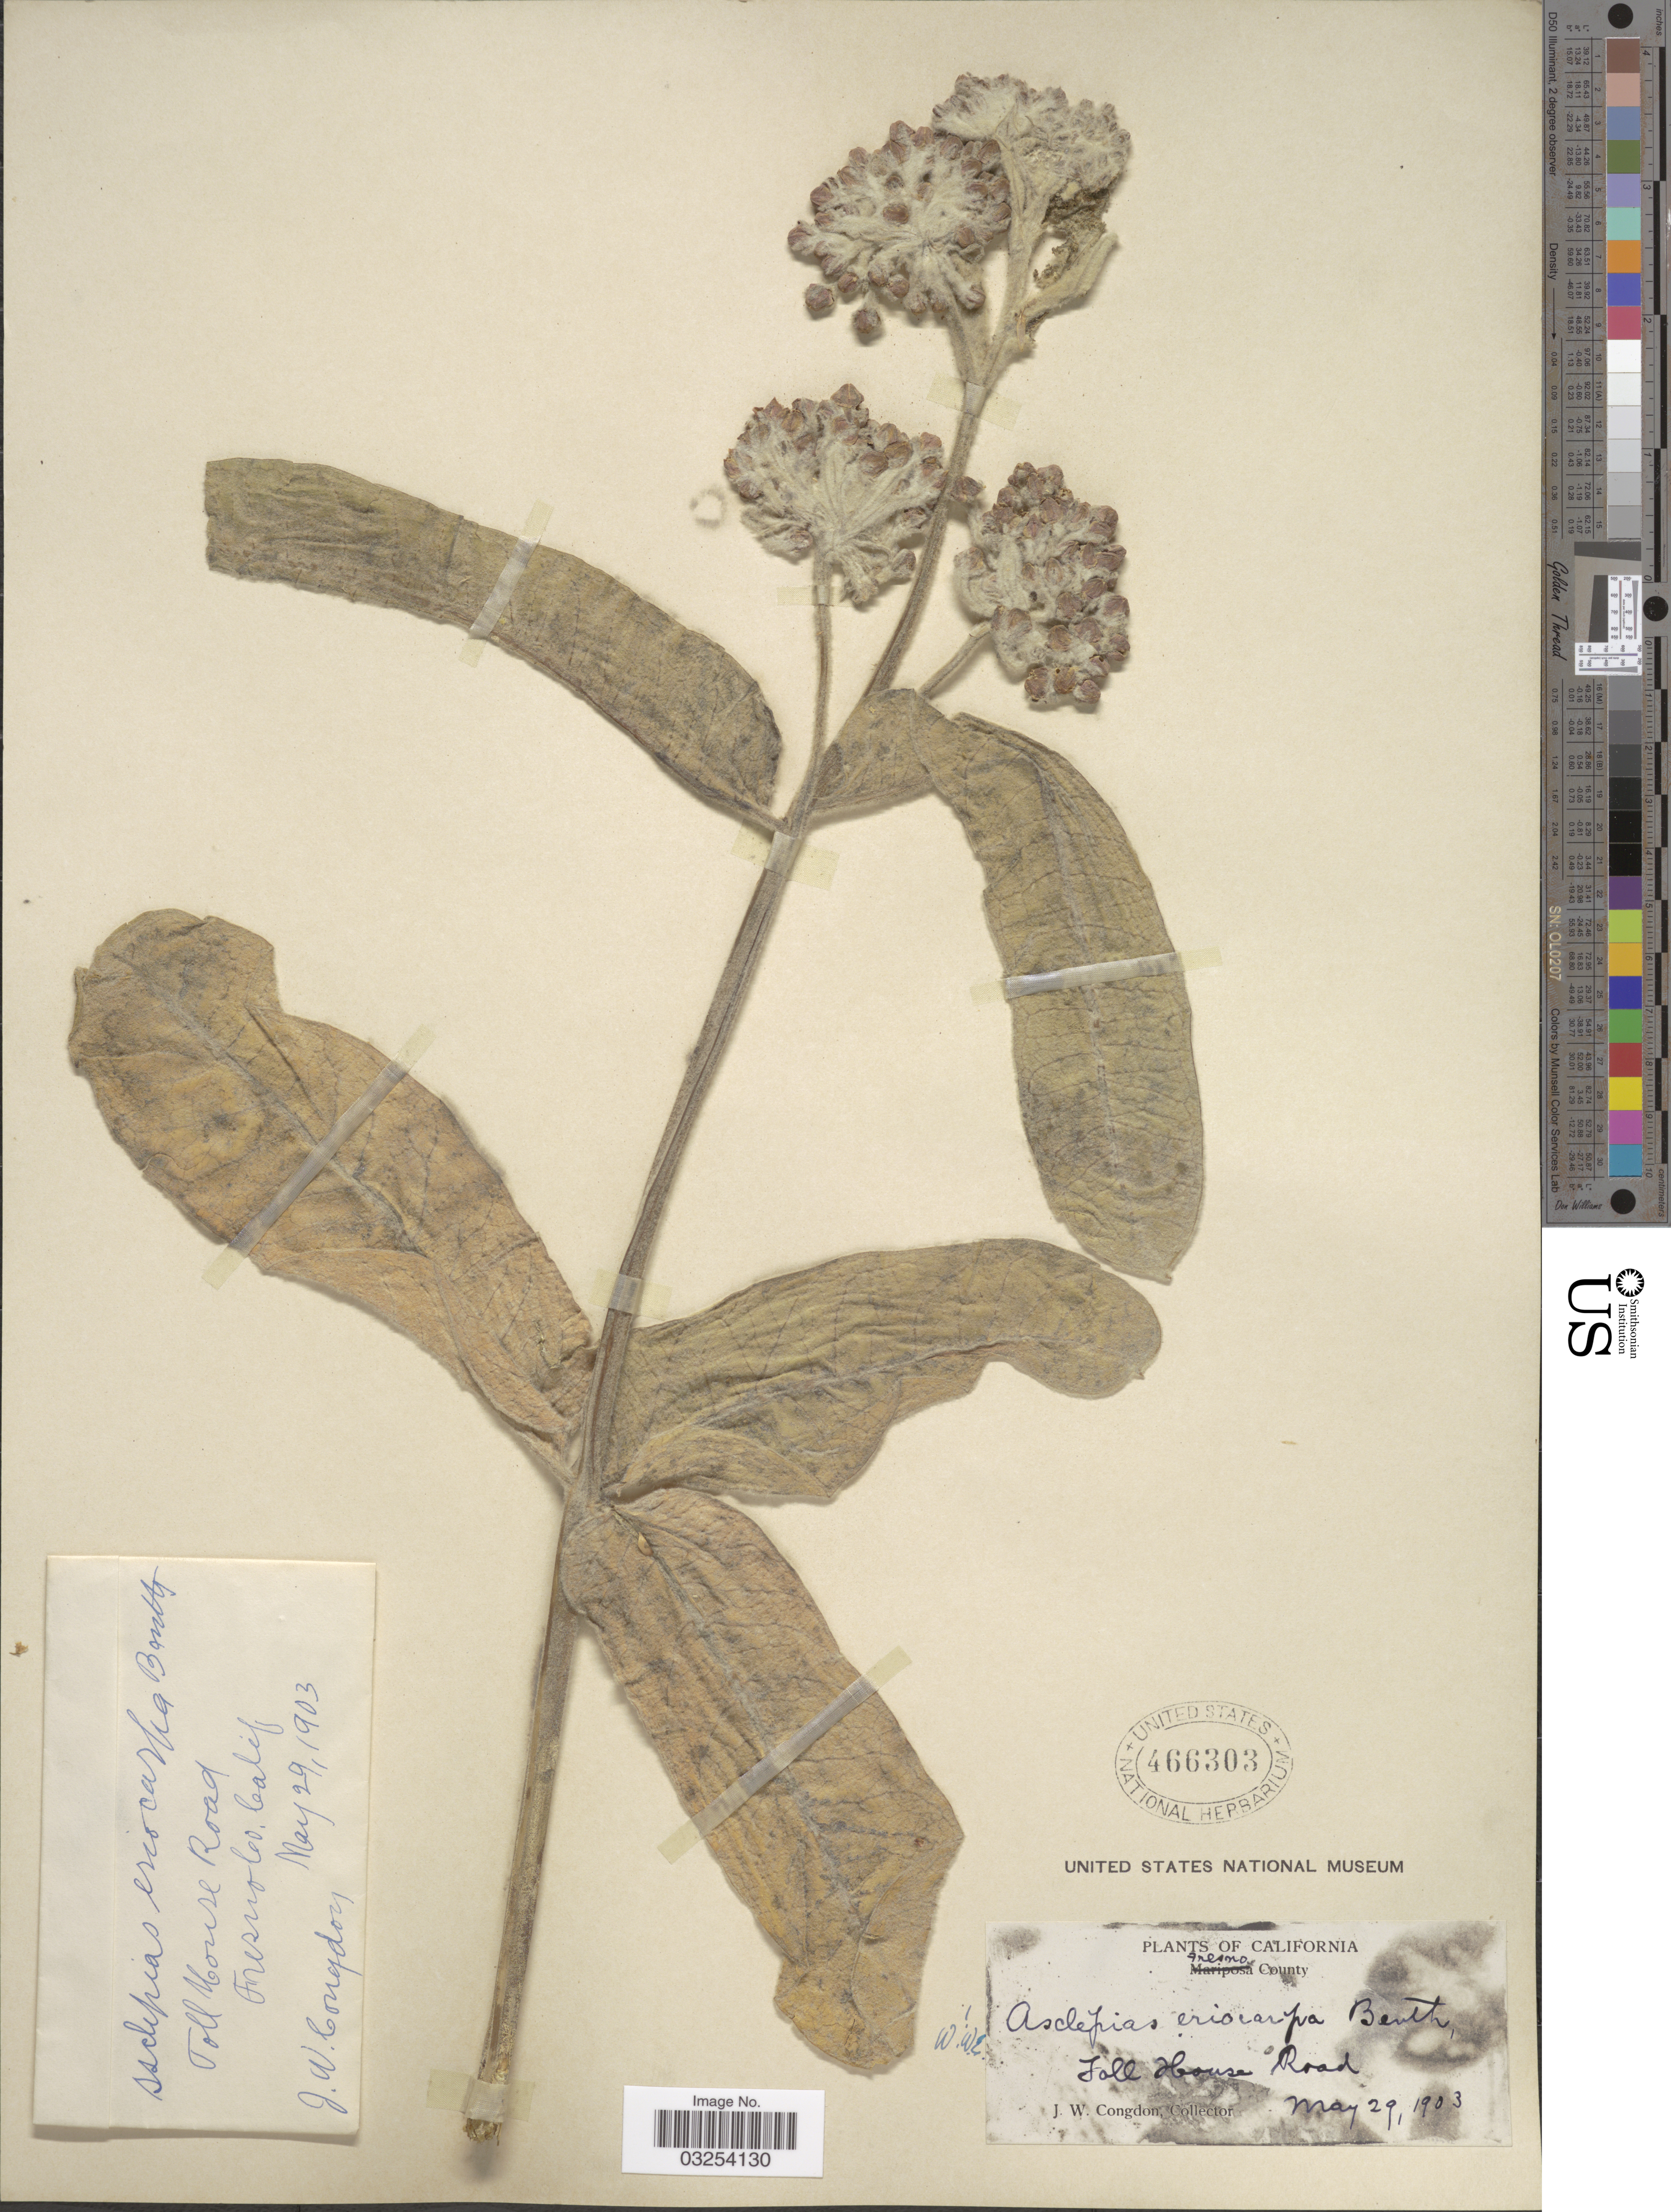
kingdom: Plantae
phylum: Tracheophyta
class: Magnoliopsida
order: Gentianales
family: Apocynaceae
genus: Asclepias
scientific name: Asclepias eriocarpa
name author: Benth.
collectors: J. W. Congdon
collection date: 1903-05-29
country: United States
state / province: California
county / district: Fresno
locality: Fresno County. Toll House Road.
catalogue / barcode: US 466303